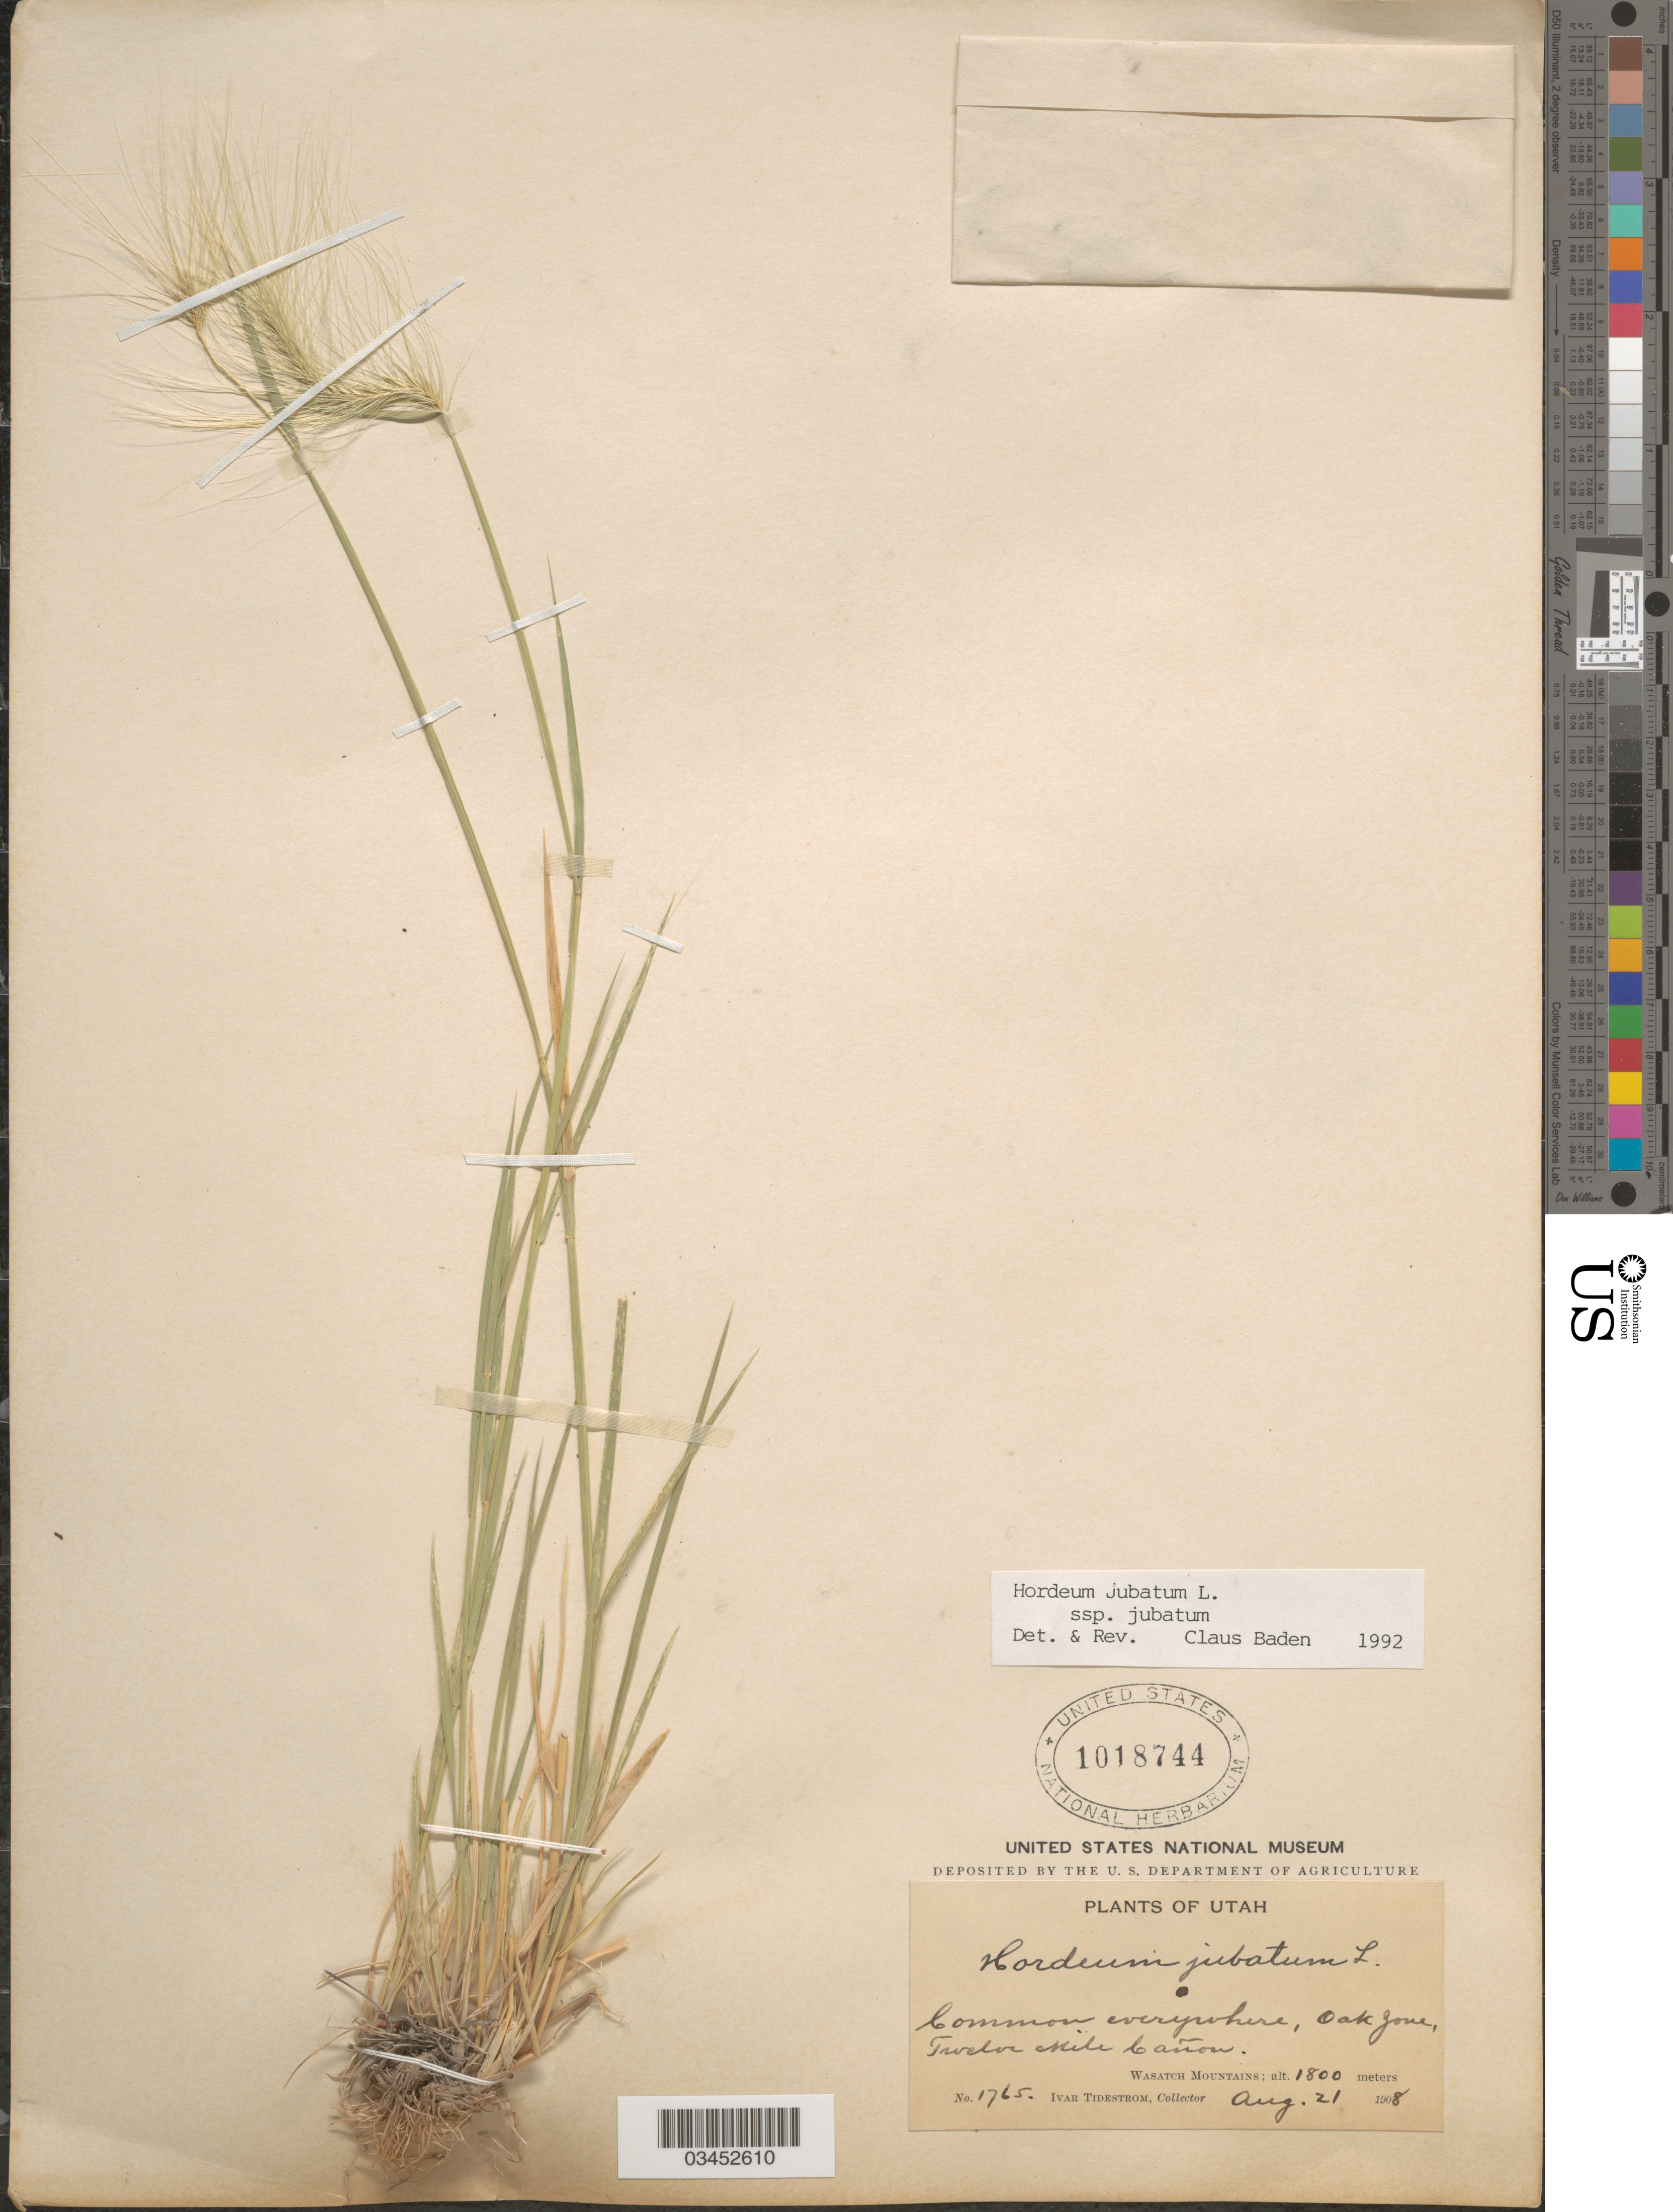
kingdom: Plantae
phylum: Tracheophyta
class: Liliopsida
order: Poales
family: Poaceae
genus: Hordeum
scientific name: Hordeum jubatum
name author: L.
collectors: I. F. Tidestrom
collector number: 1765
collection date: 1908-08-21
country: United States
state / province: Utah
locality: Common everywhere, Oak Zone, Twelve Mile Cañon. Wasatch Mountains.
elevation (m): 1800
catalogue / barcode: US 1018744